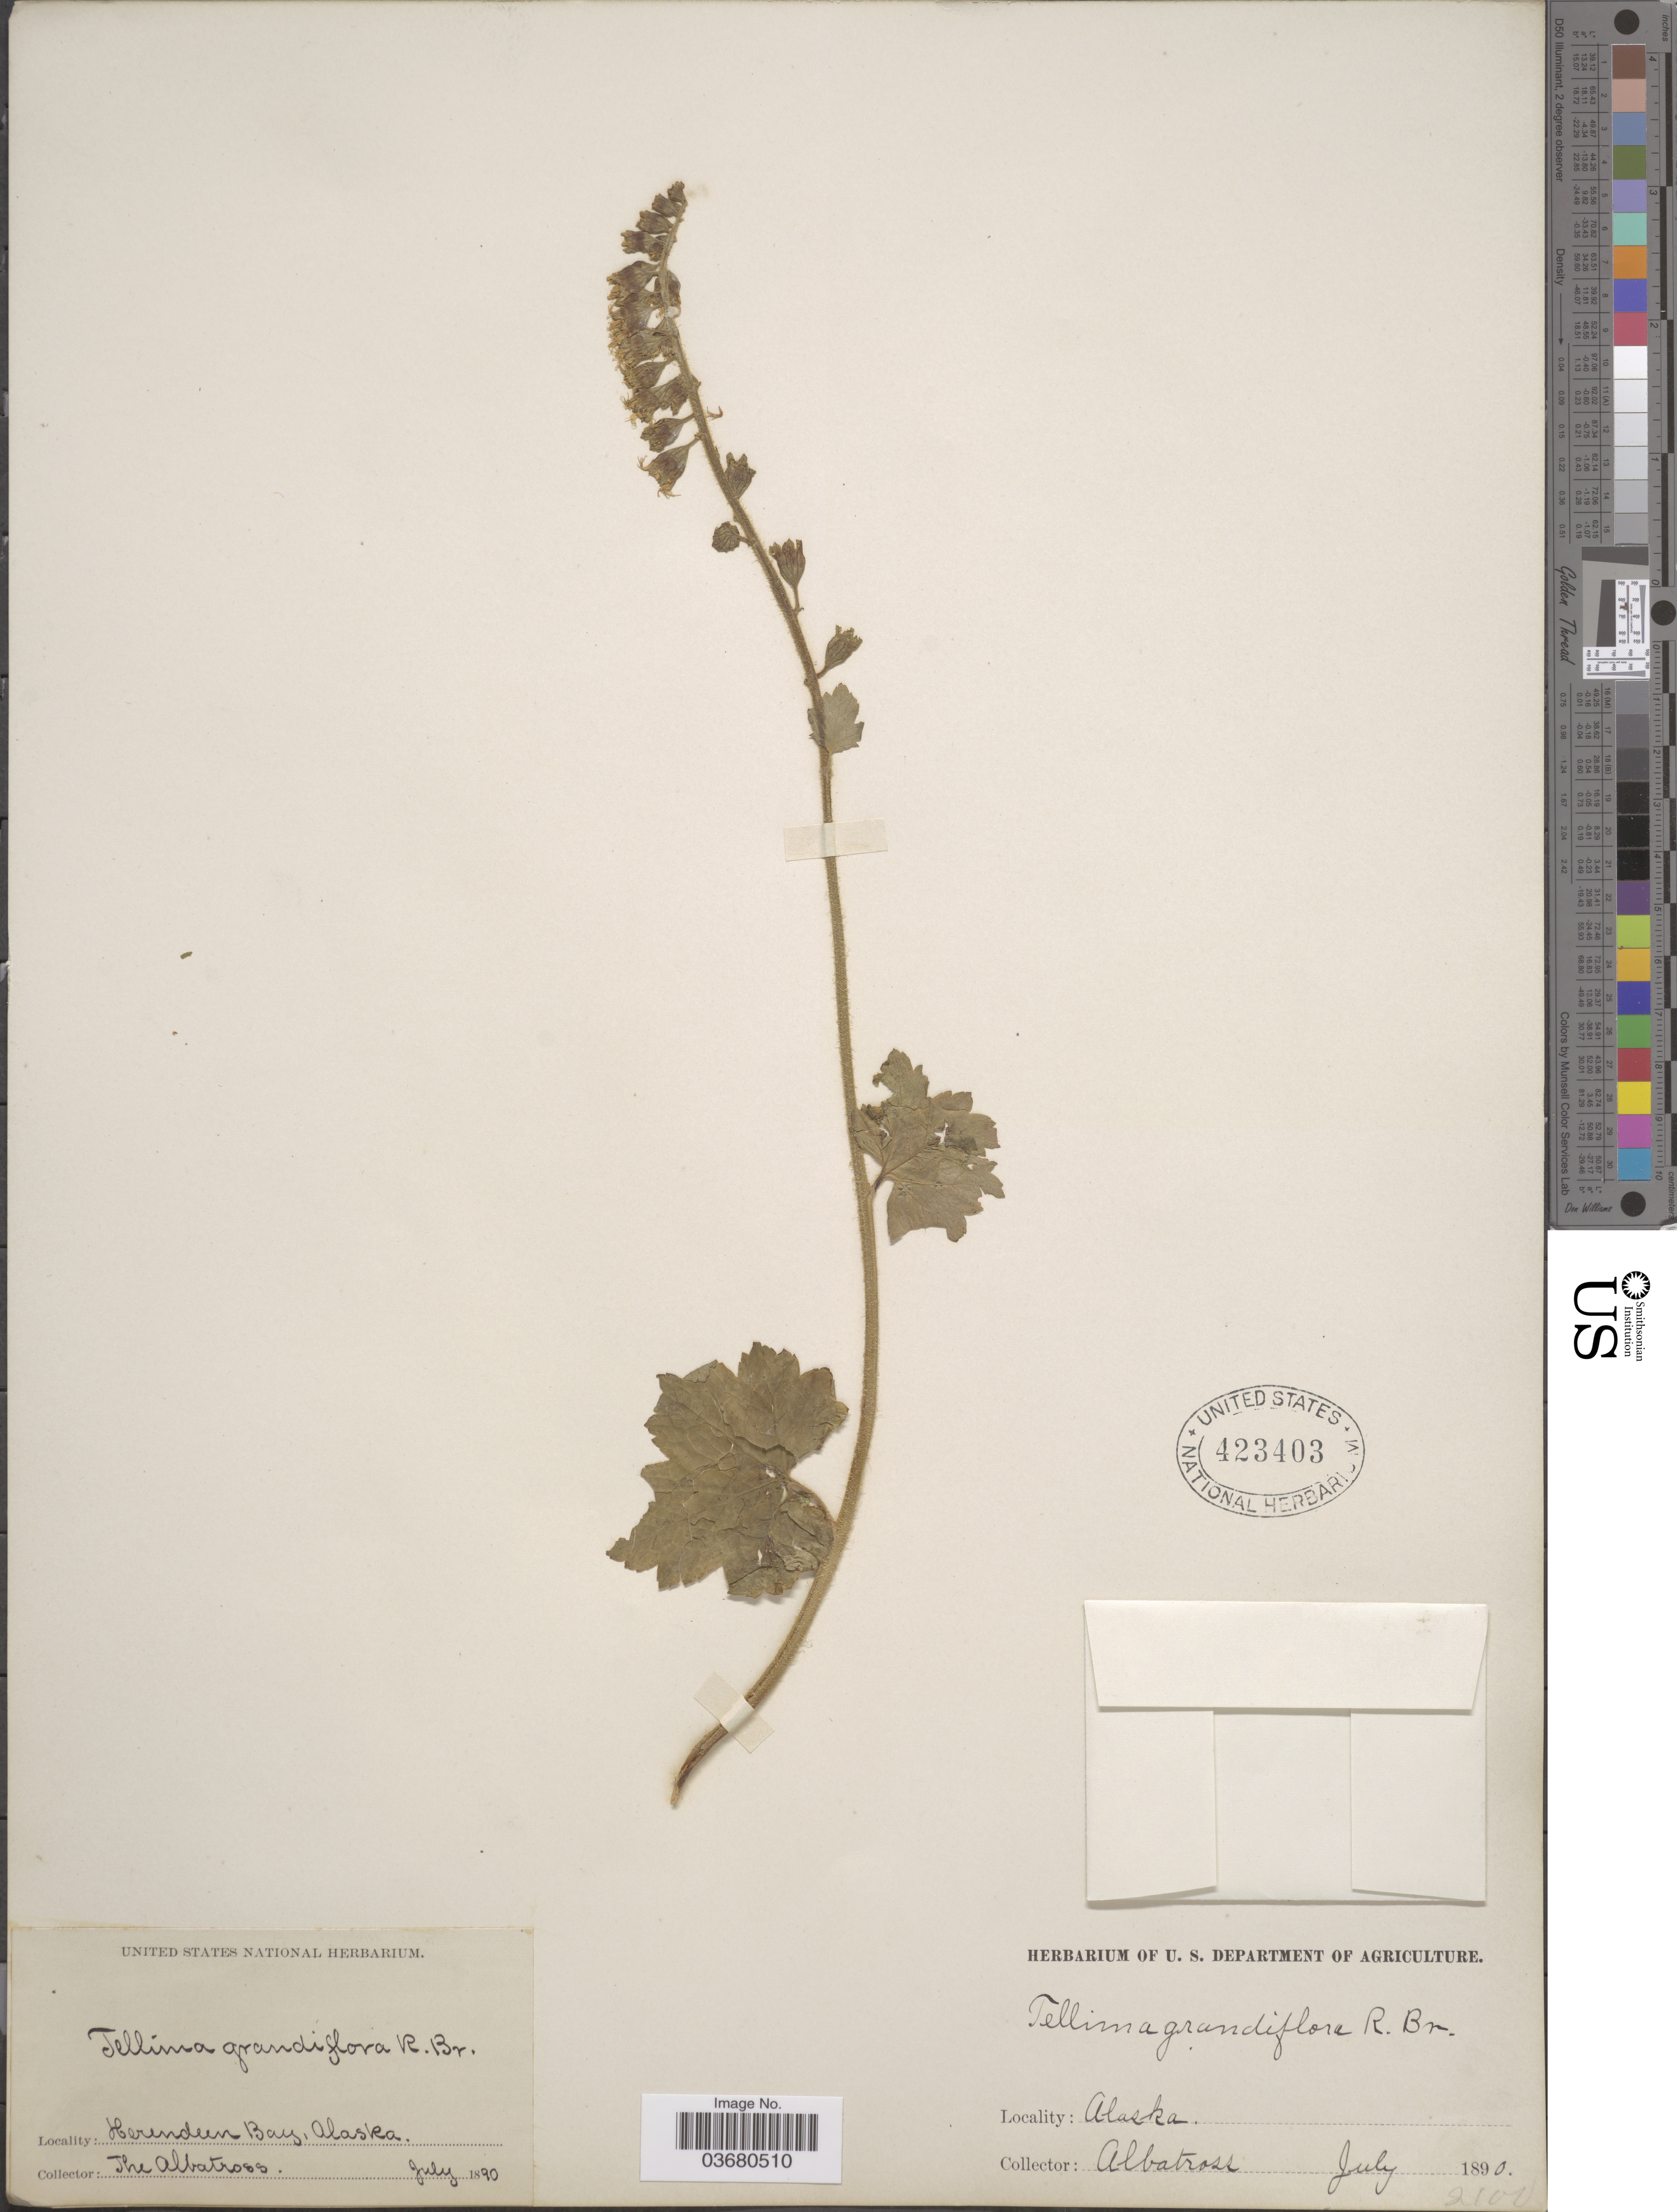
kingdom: Plantae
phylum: Tracheophyta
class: Magnoliopsida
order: Saxifragales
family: Saxifragaceae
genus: Tellima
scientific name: Tellima grandiflora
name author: (Pursh) Douglas ex Lindl.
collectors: "The Albatross"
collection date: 1890-07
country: United States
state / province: Alaska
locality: Herendeen Bay.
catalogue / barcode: US 423403